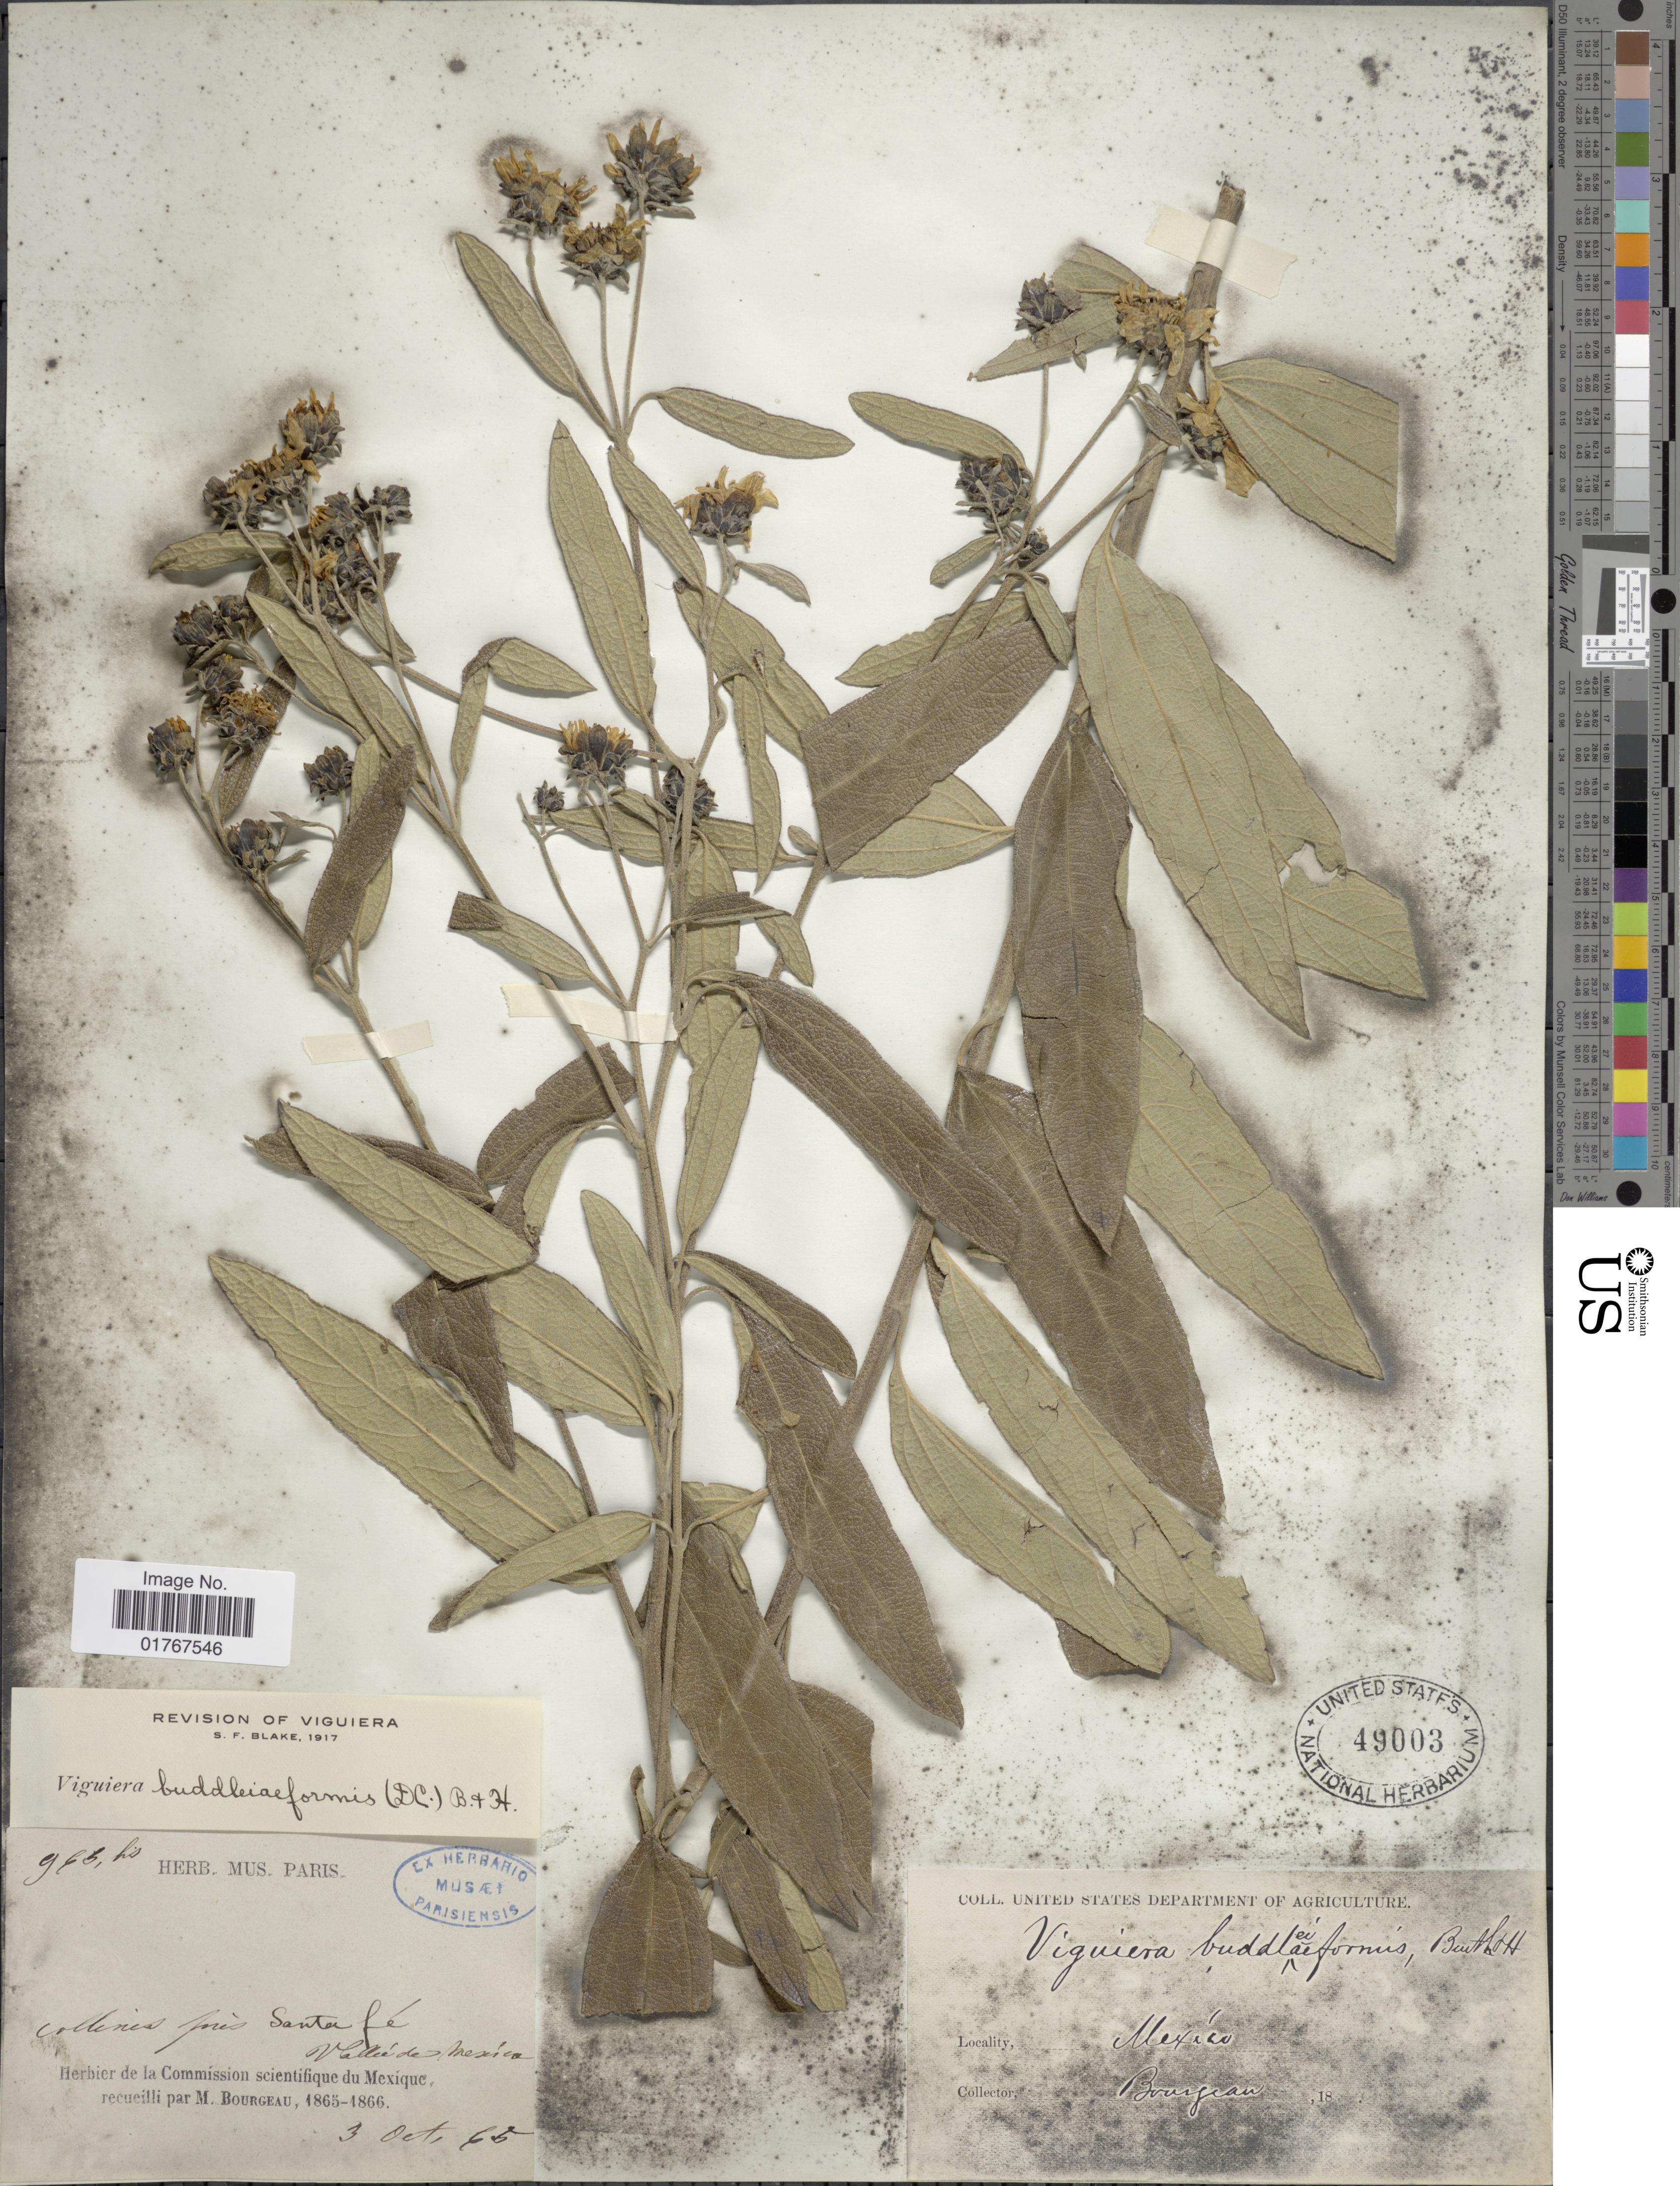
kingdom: Plantae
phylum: Tracheophyta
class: Magnoliopsida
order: Asterales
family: Asteraceae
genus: Viguiera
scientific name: Viguiera buddleiaformis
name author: (DC.) Benth. & Hook.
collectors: M. Bourgeau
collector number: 966bis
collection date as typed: Transcribed d/m/y: 3/10/65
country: Mexico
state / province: México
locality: Collines pres Santa Fé, Valleé de Mexico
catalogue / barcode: US 49003